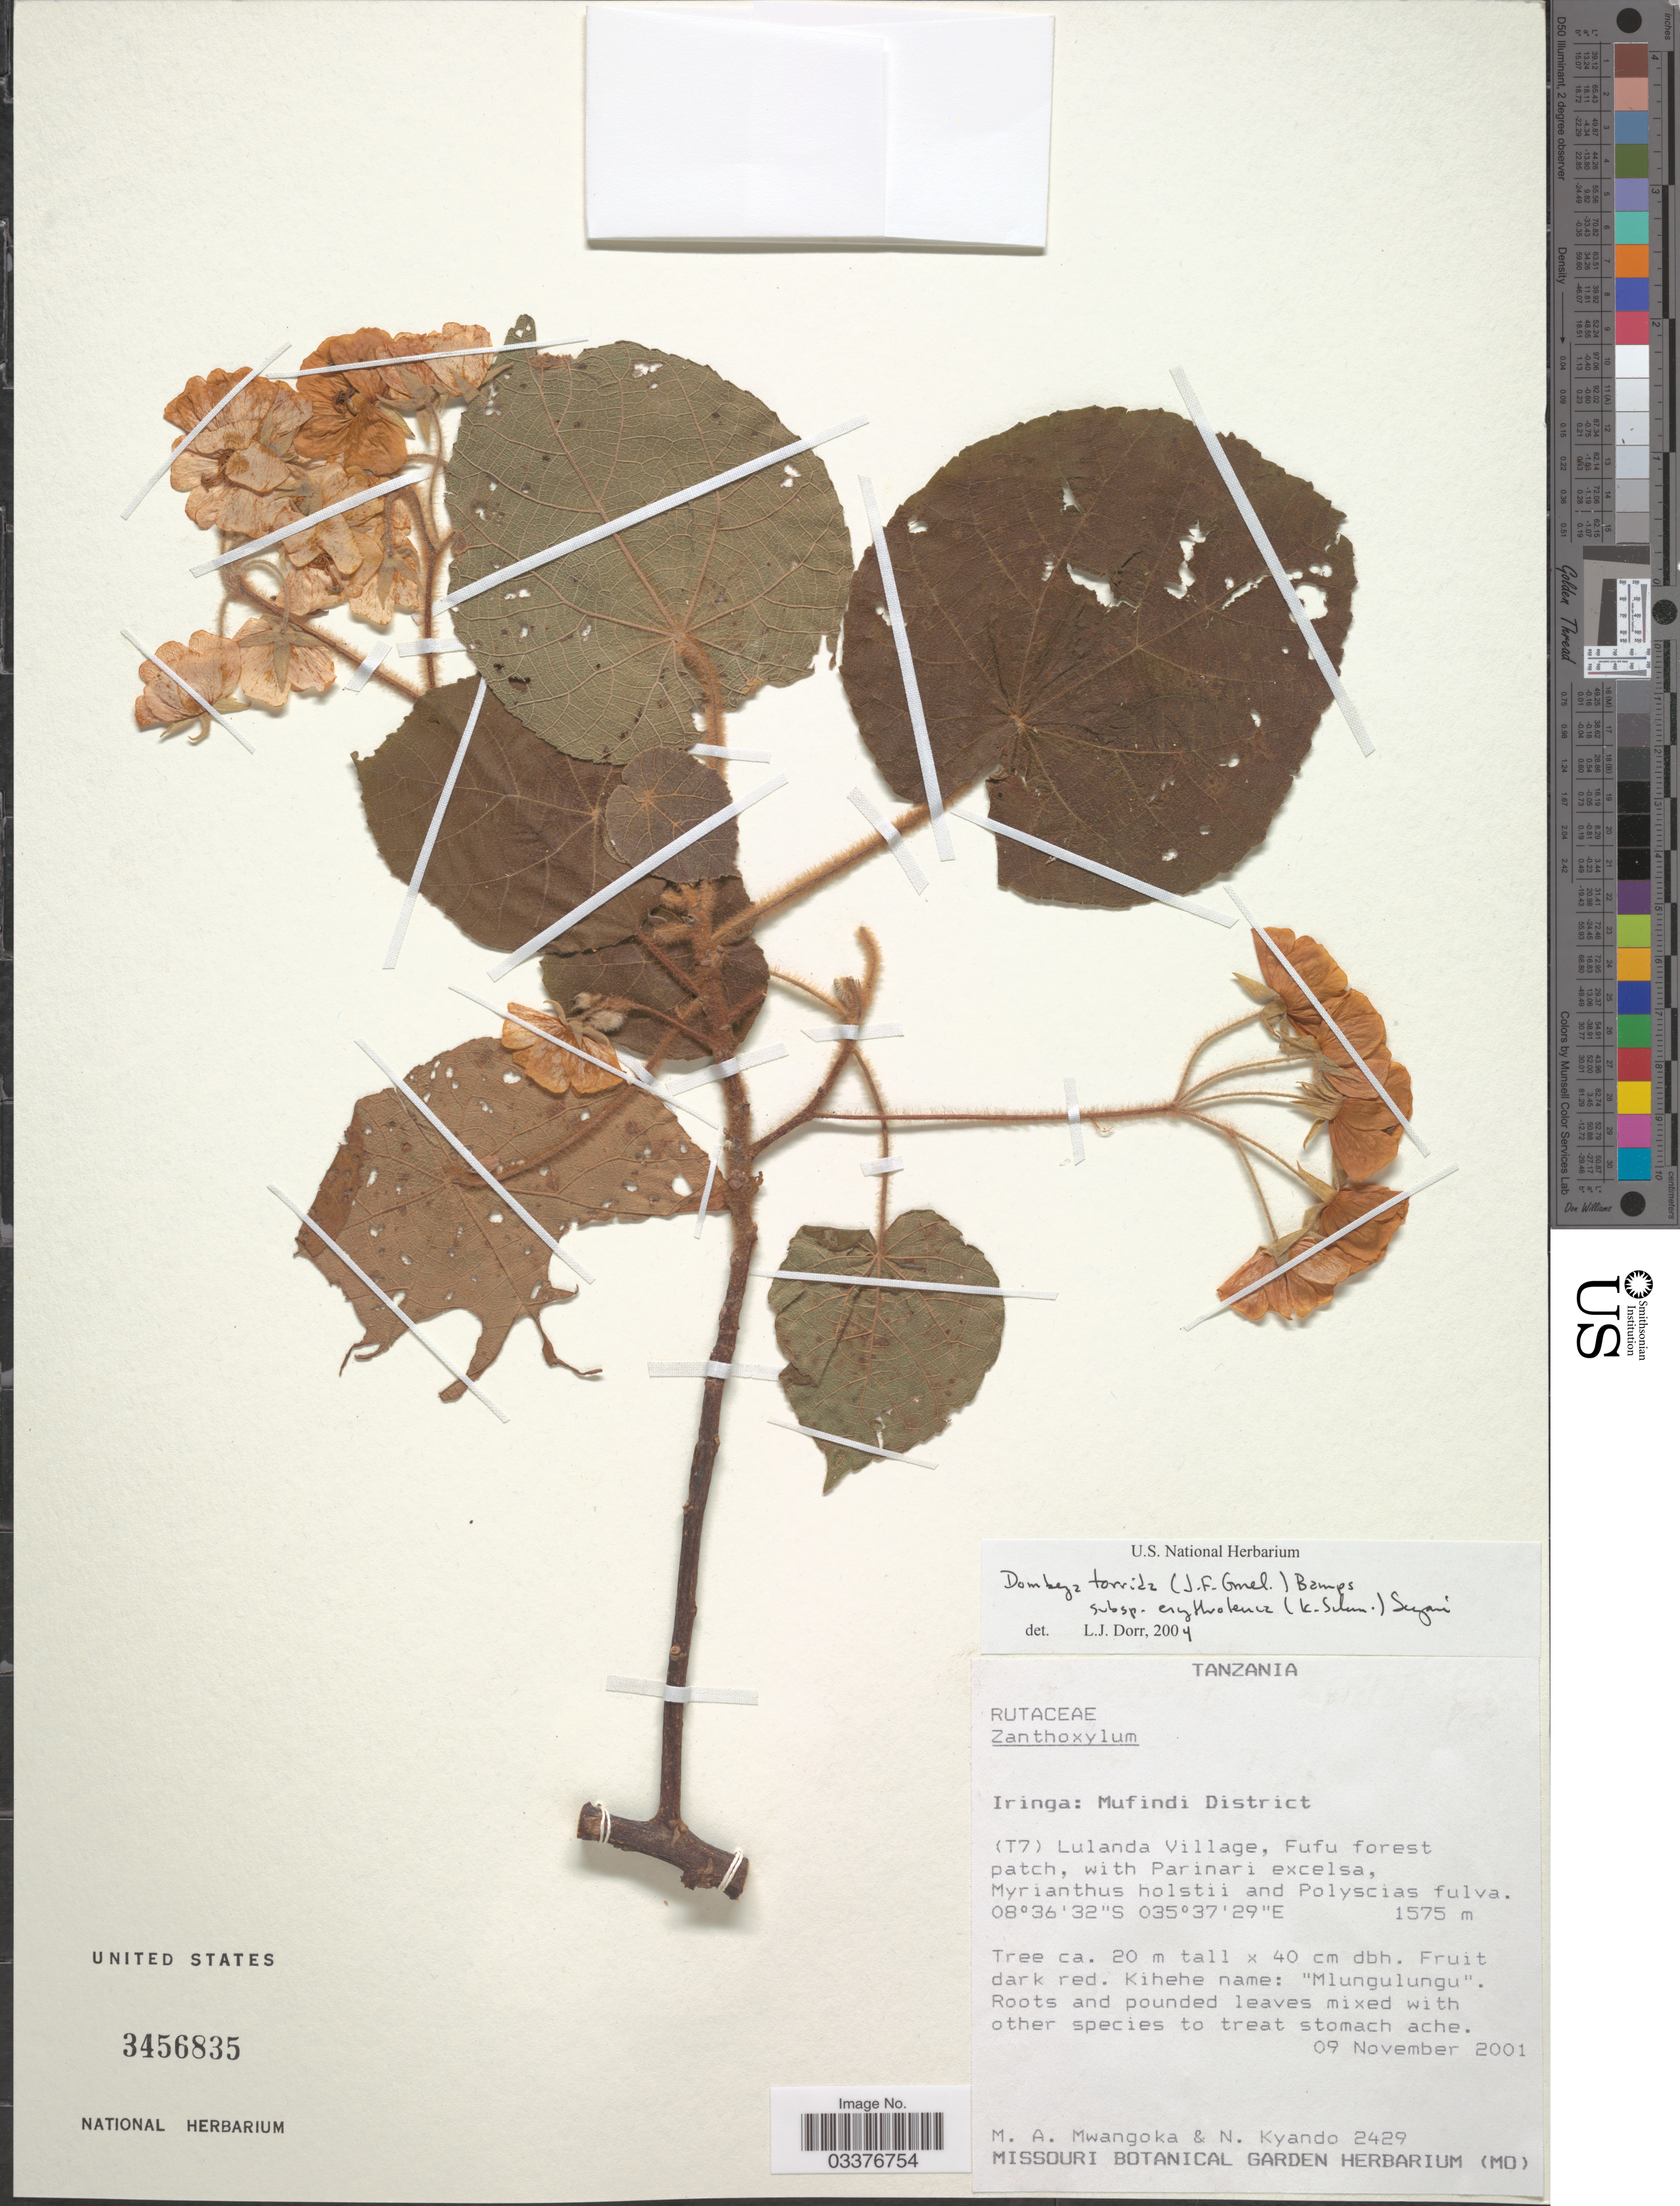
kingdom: Plantae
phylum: Tracheophyta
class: Magnoliopsida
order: Malvales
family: Malvaceae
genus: Dombeya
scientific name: Dombeya torrida subsp. erythroleuca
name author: (J.F. Gmel.) Bamps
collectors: M. A. Mwangoka & N. Kyando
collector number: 2429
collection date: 2001-11-09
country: Tanzania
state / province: Iringa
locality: Mufindi District. (T7) Lulanda Village, Fufu forest patch.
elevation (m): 1575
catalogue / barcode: US 3456835